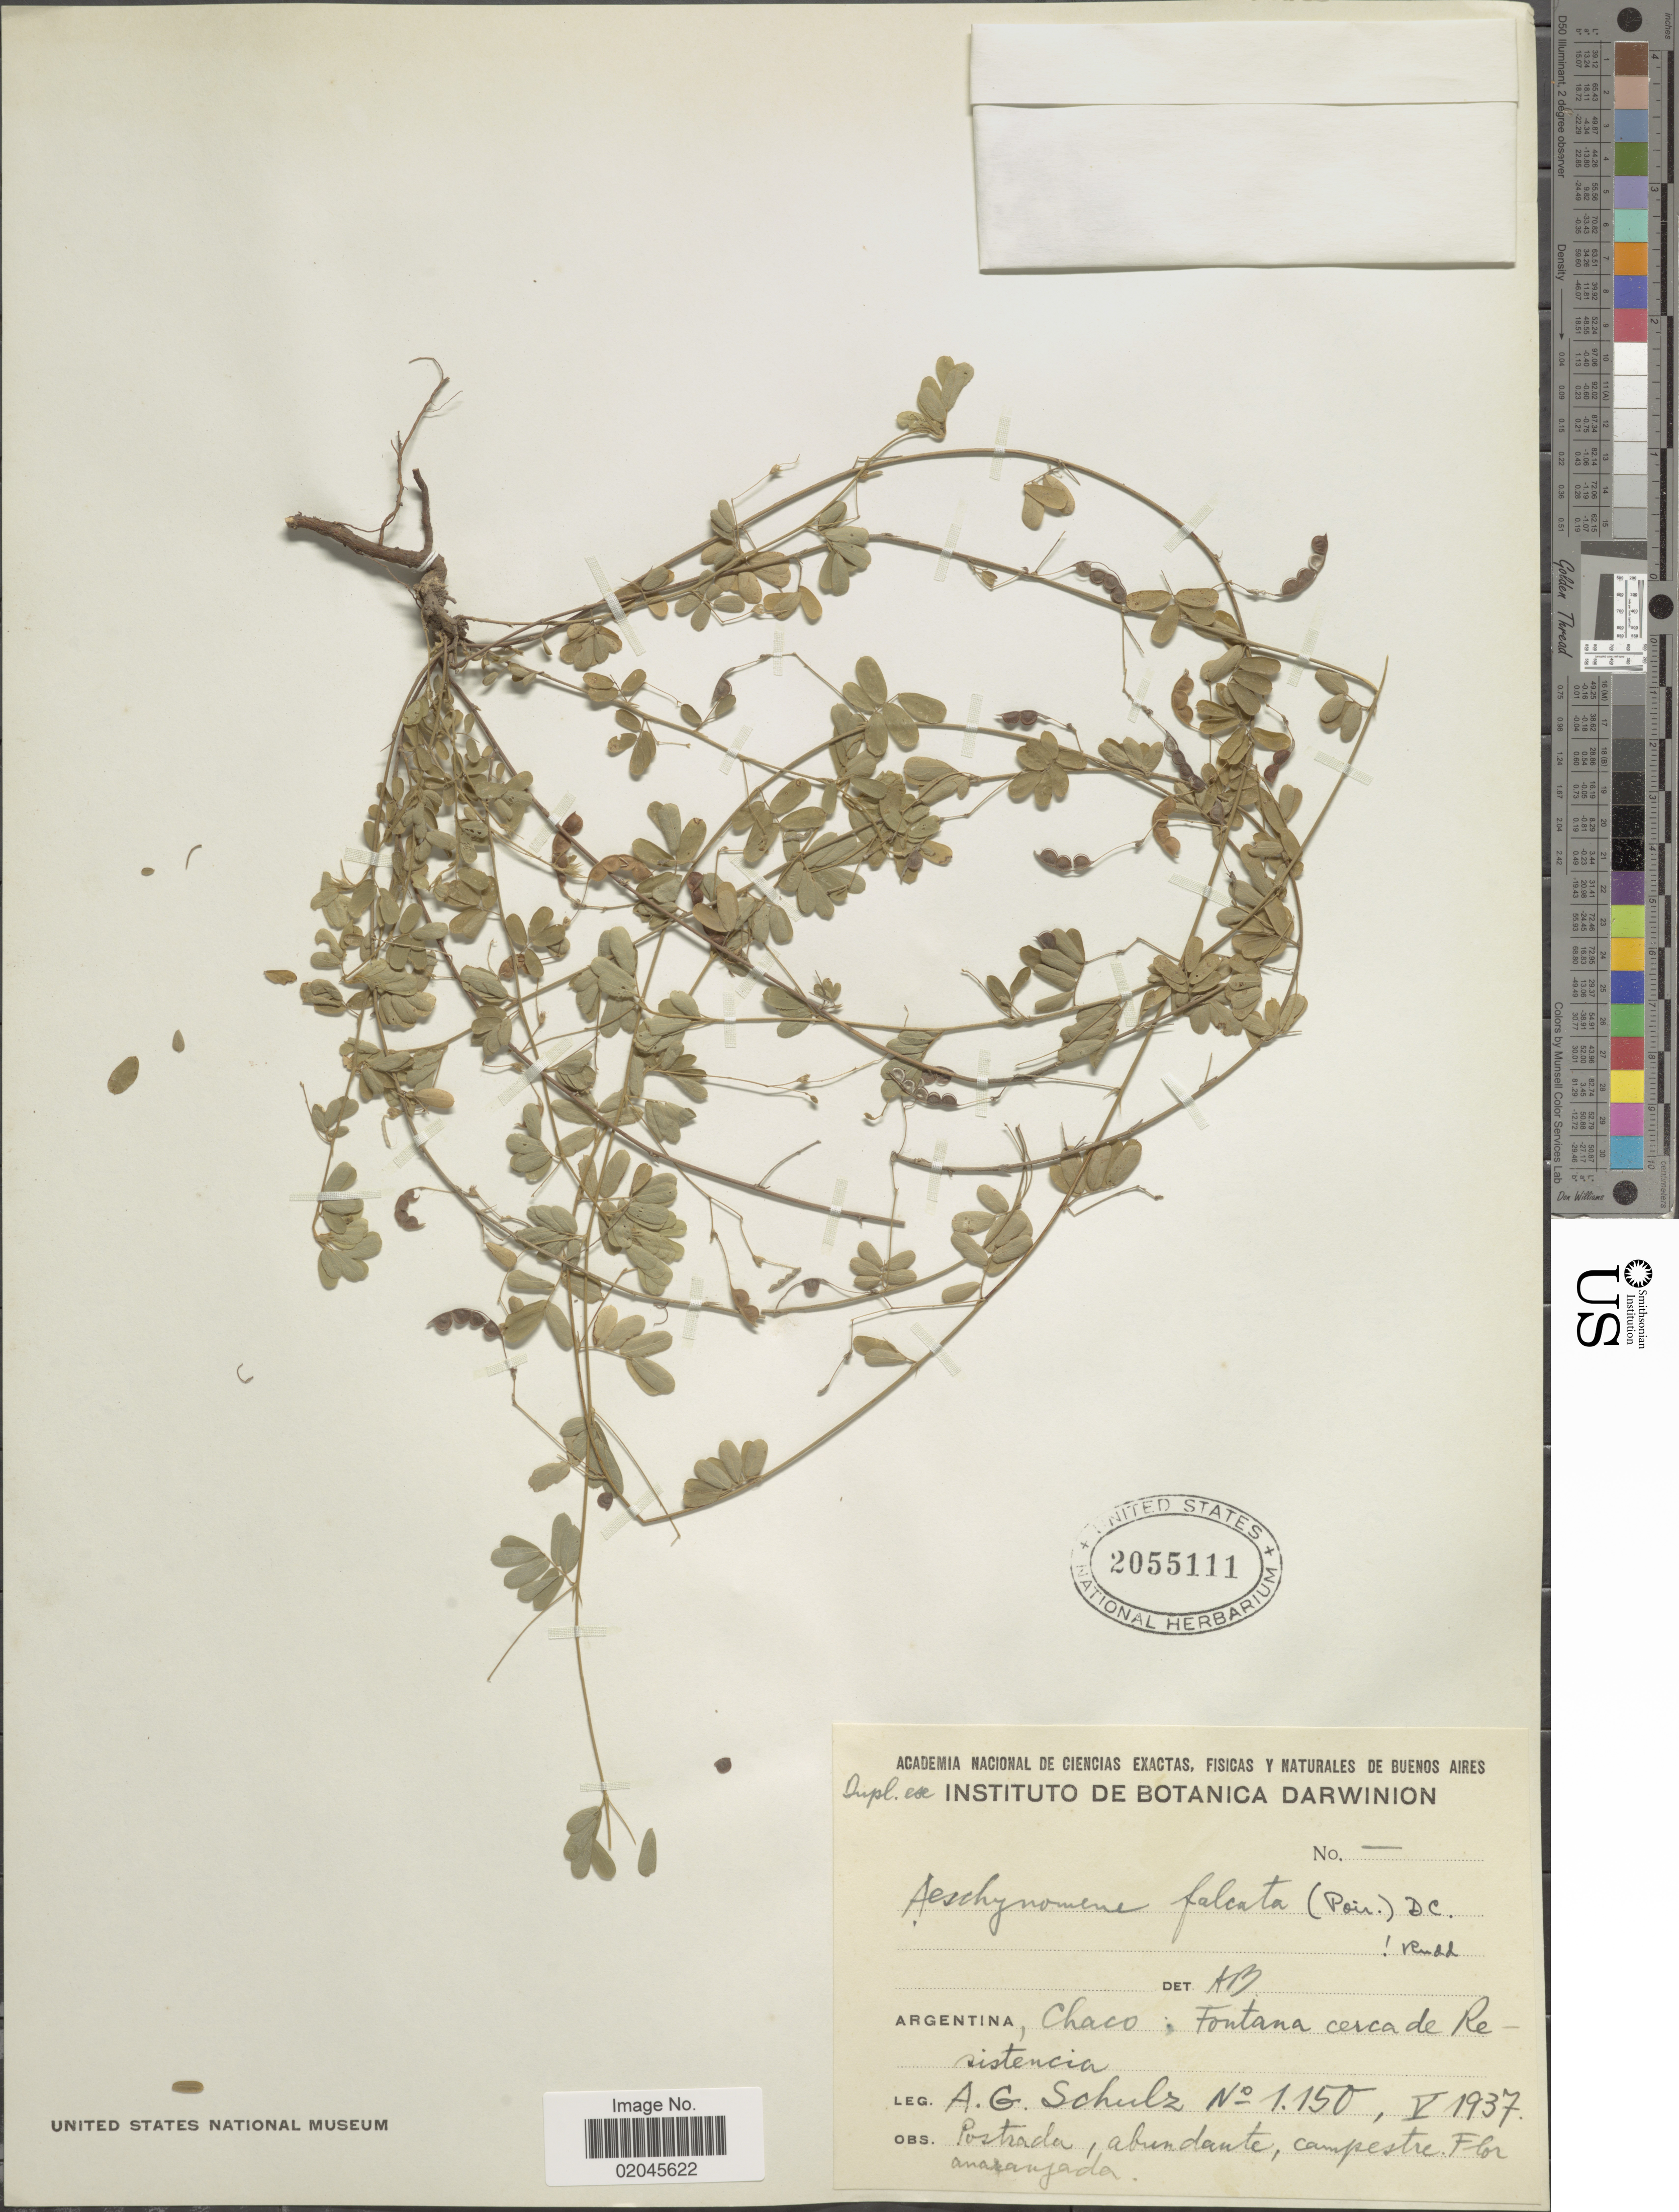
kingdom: Plantae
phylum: Tracheophyta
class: Magnoliopsida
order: Fabales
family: Fabaceae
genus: Aeschynomene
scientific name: Aeschynomene falcata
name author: (Poir.) DC.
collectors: A. G. Schulz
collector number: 1150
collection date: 1937-05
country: Argentina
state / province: Chaco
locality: Fontana cerca de Resisitencia.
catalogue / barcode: US 2055111